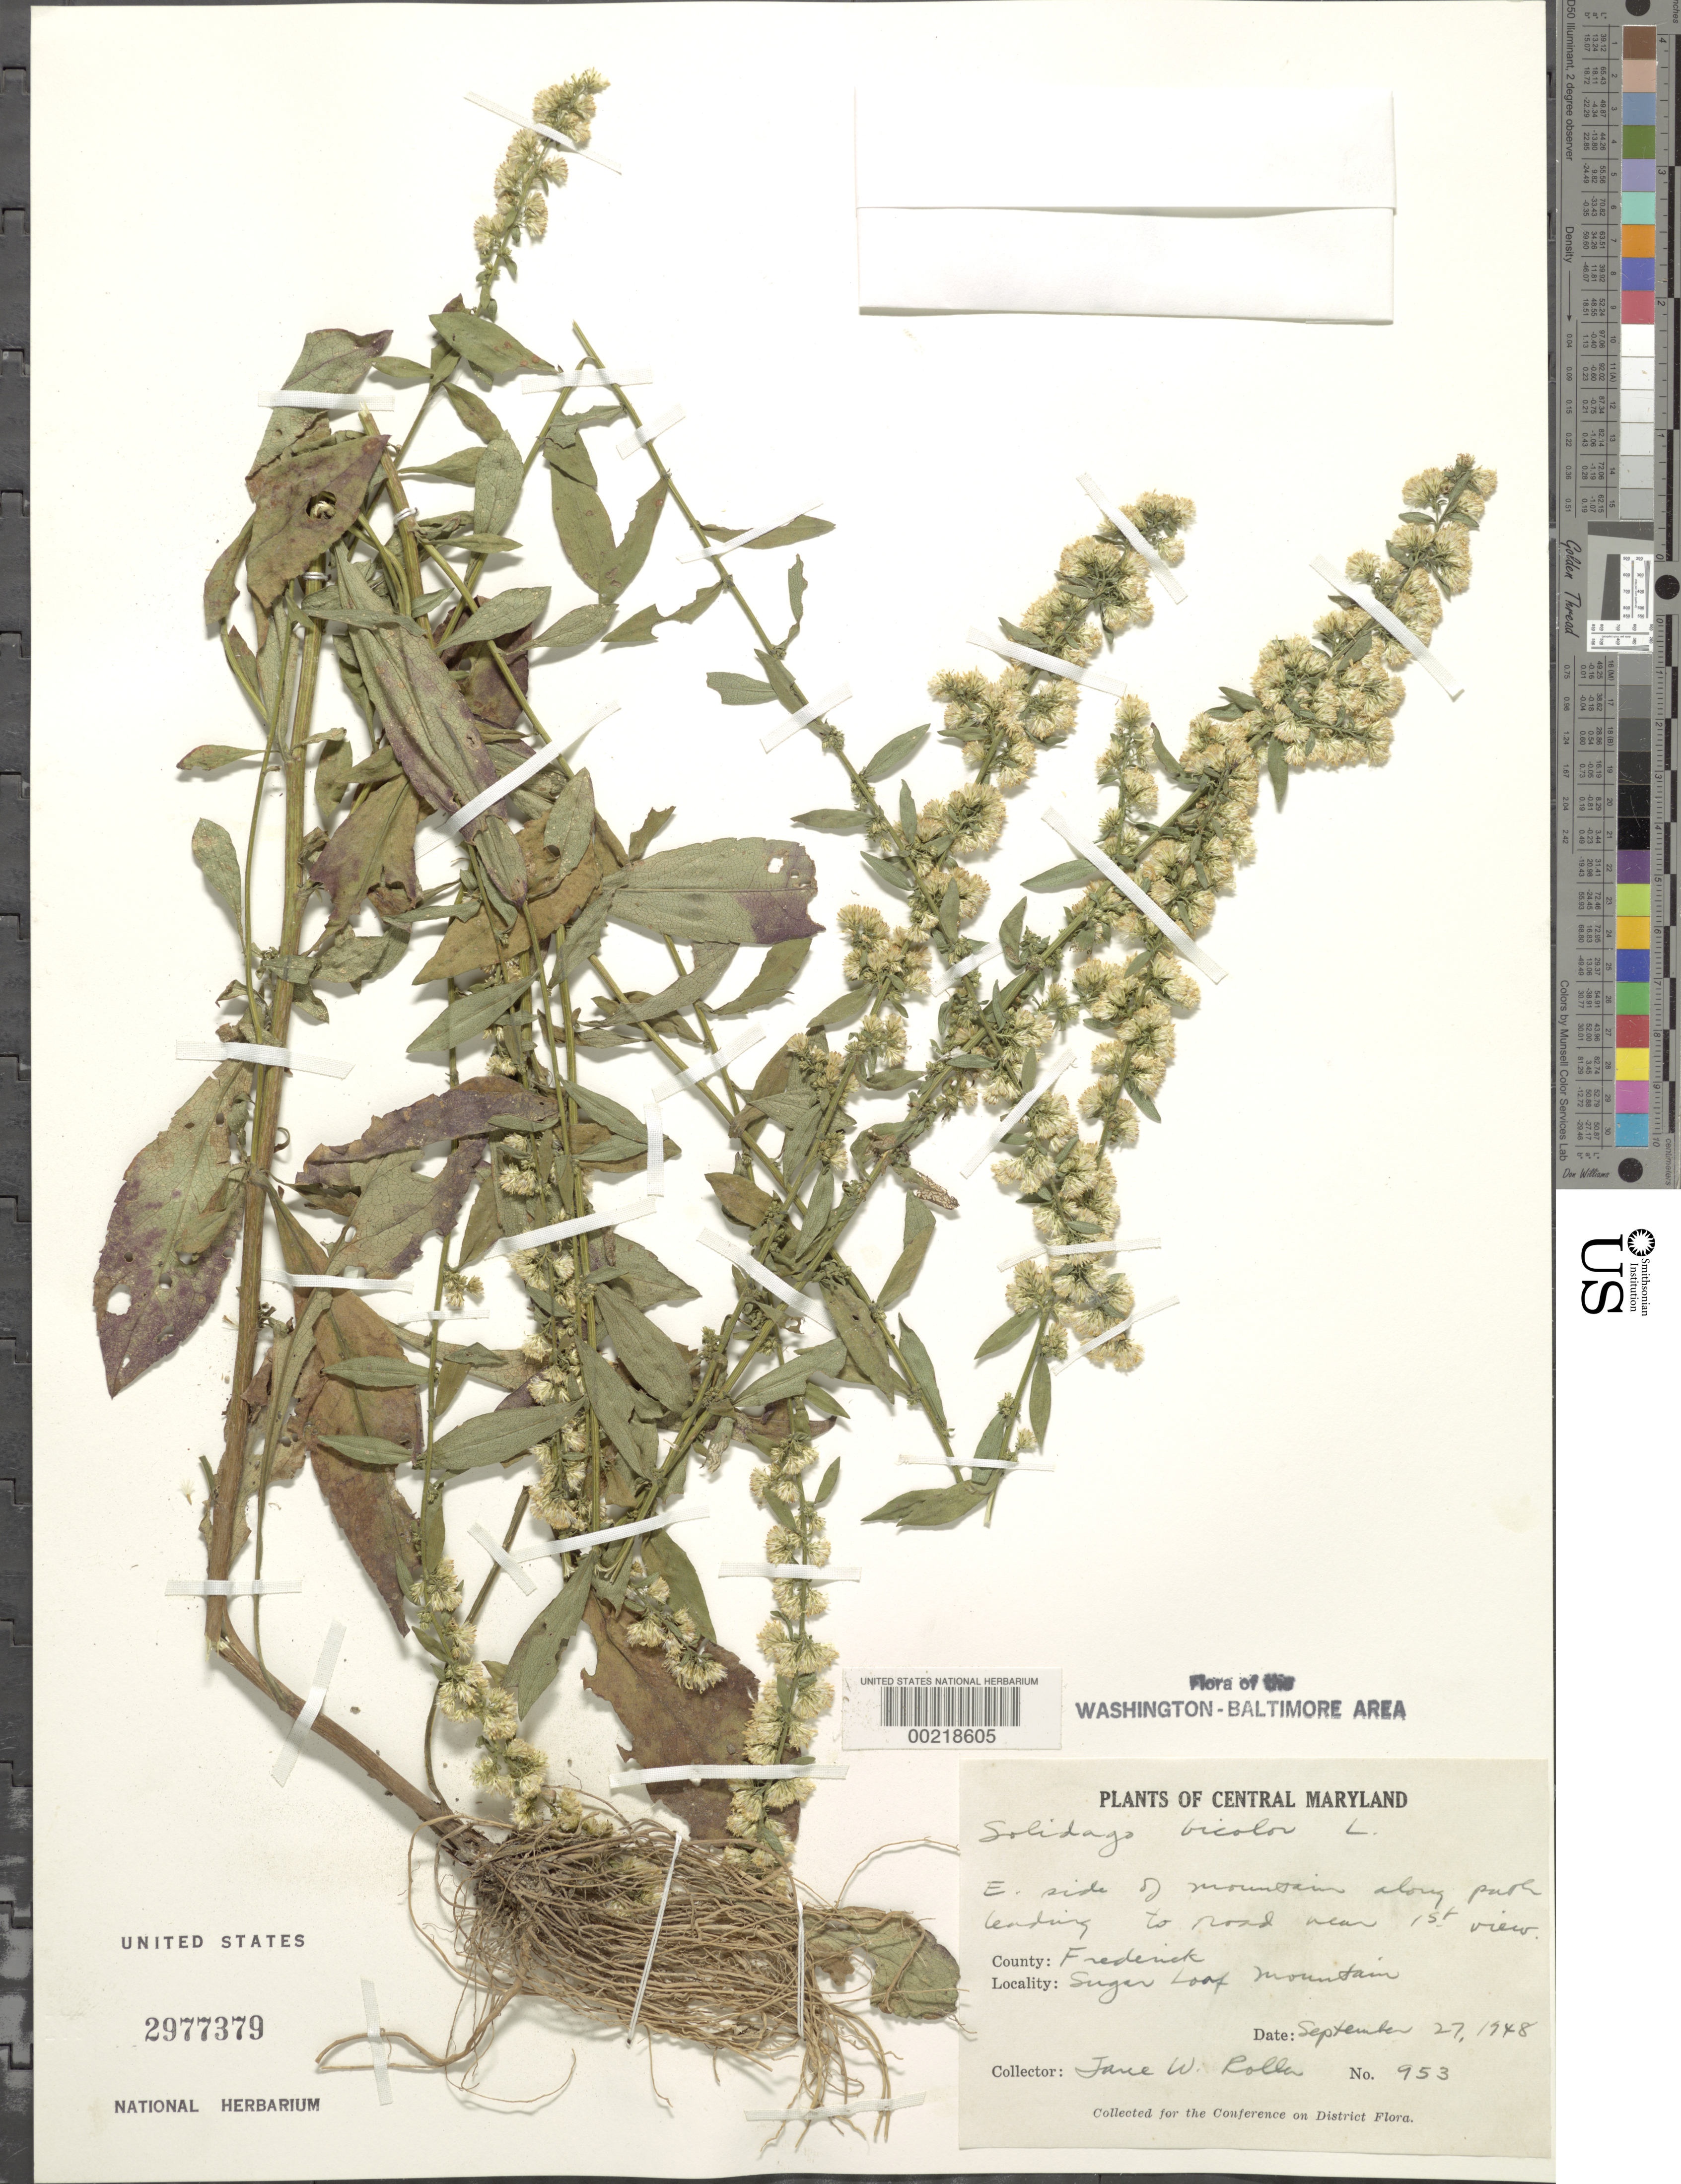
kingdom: Plantae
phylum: Tracheophyta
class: Magnoliopsida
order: Asterales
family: Asteraceae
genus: Solidago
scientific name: Solidago bicolor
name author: L.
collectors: J. W. Roller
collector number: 953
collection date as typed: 27 Sep 1948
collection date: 1948-09-27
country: United States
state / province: Maryland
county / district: Frederick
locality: East side of Sugar Loaf Mountain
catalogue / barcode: US 2977379